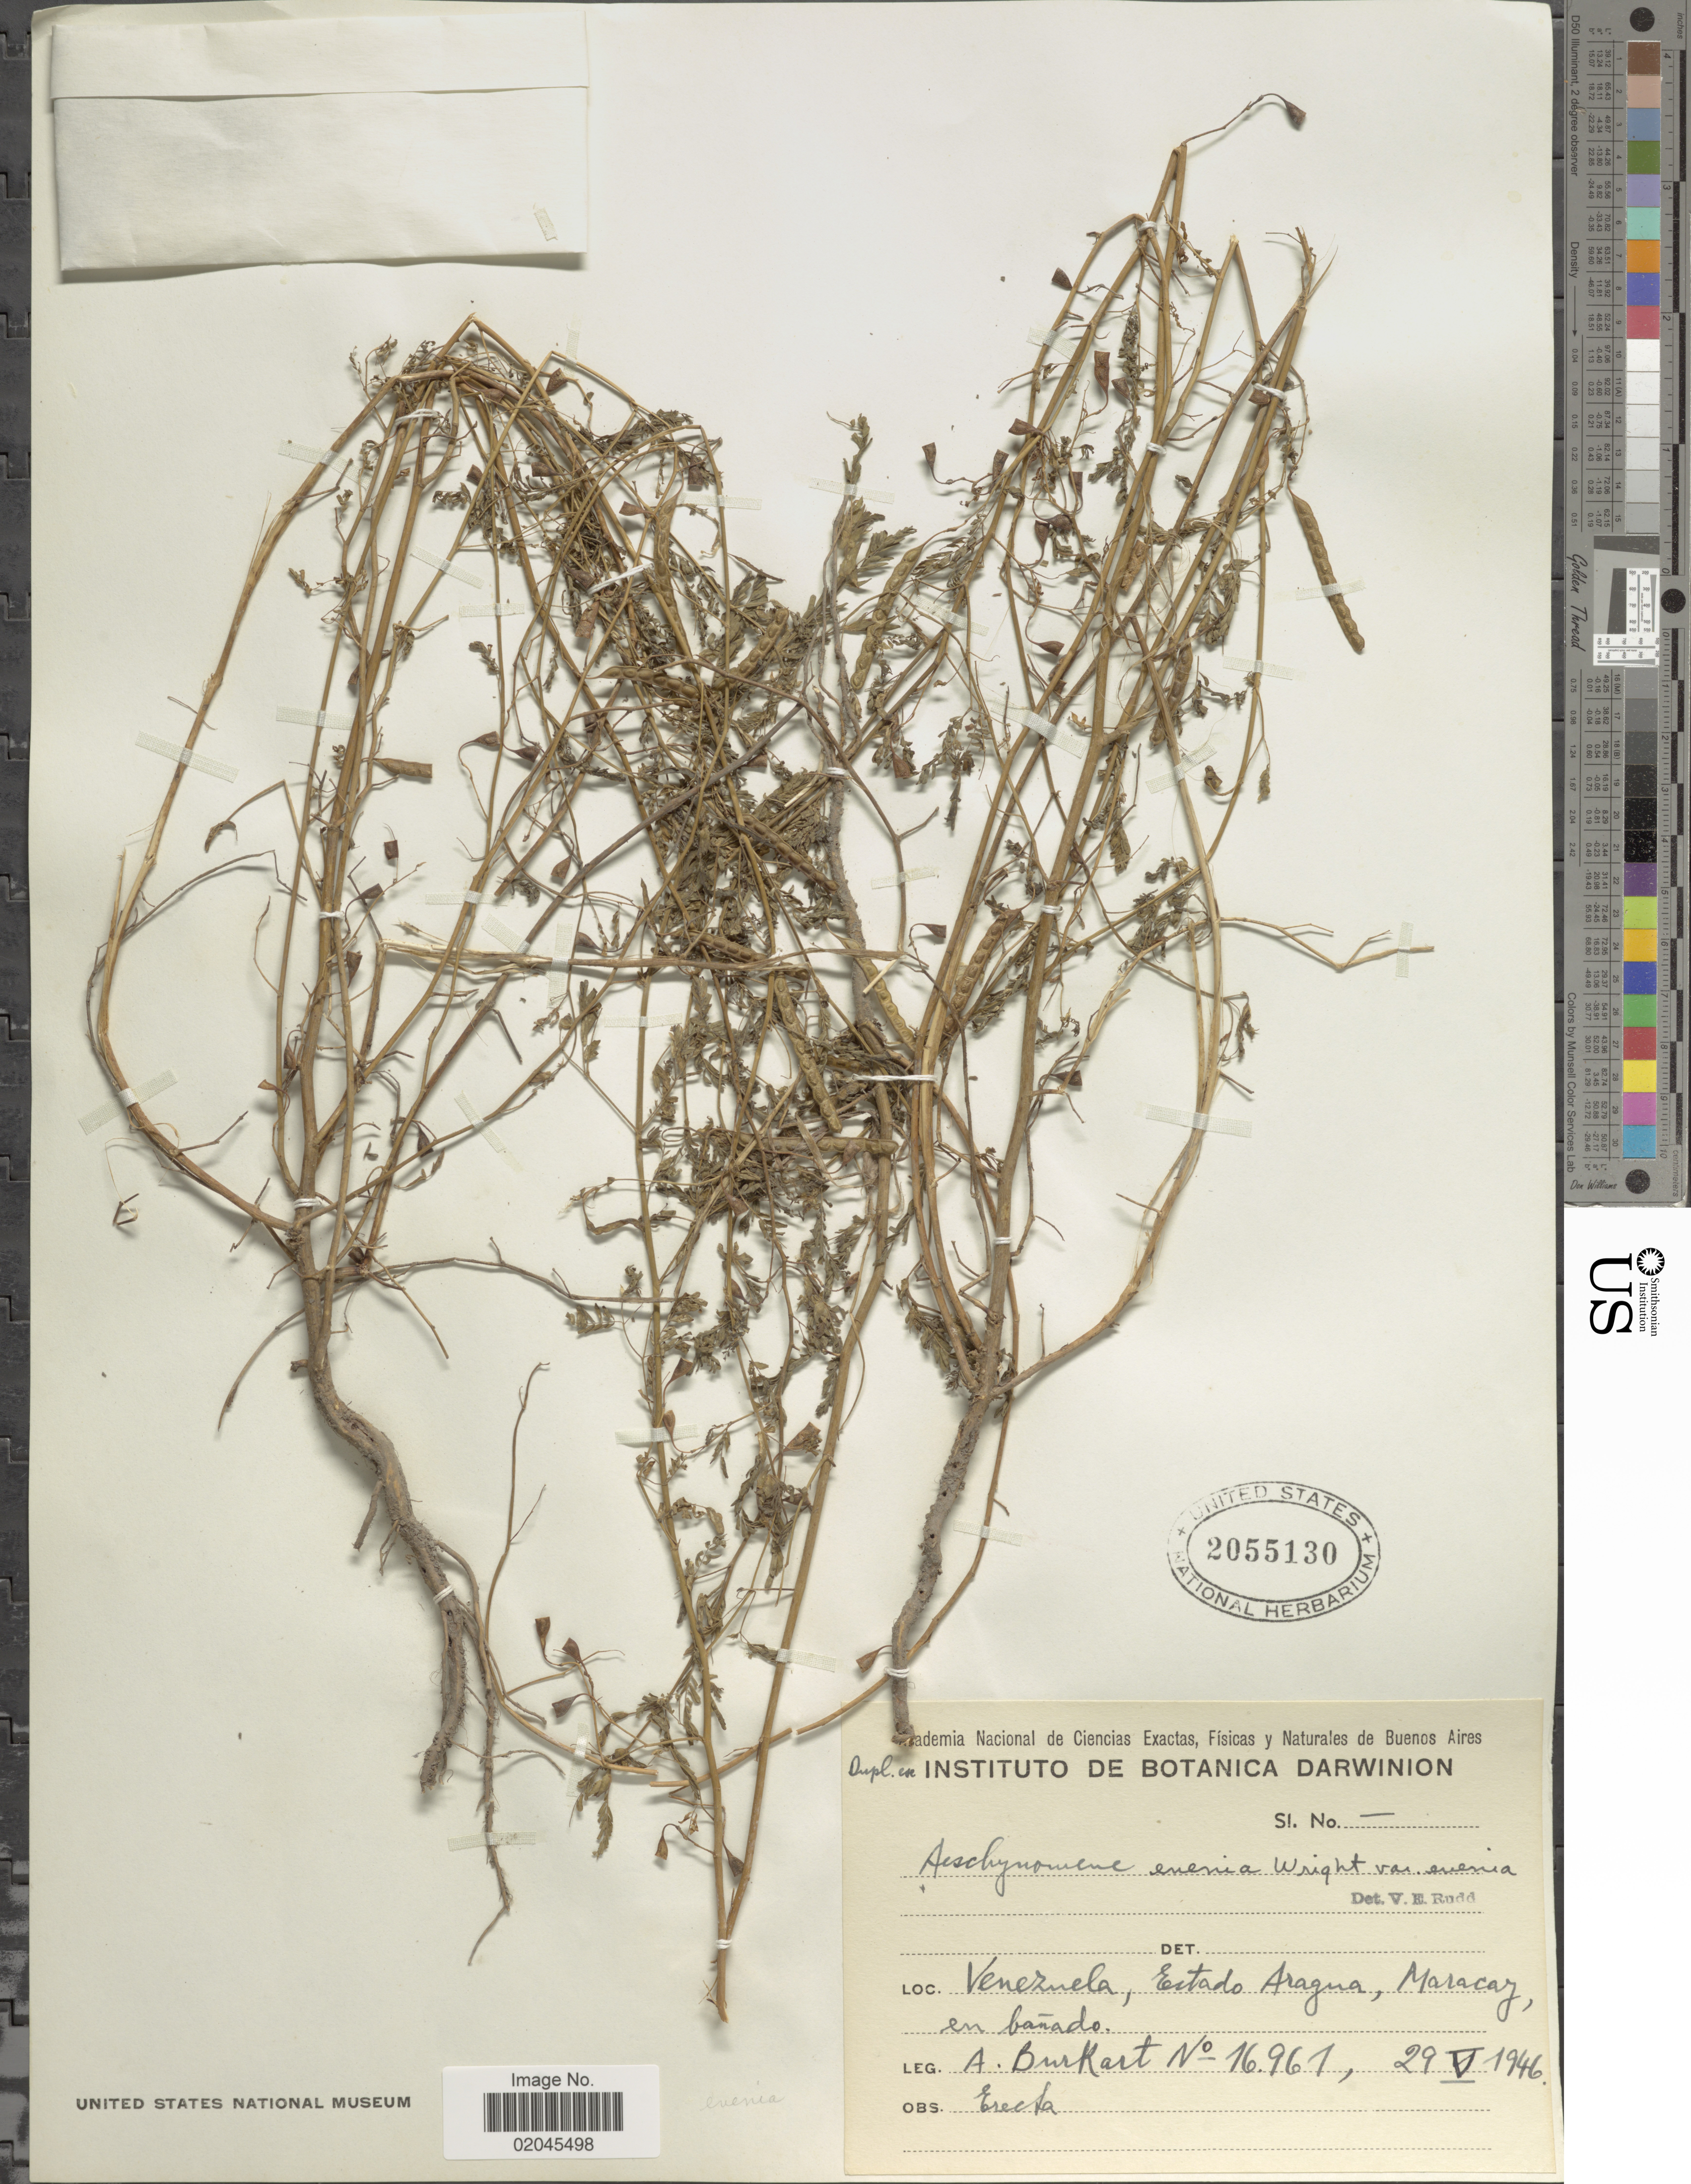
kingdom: Plantae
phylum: Tracheophyta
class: Magnoliopsida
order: Fabales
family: Fabaceae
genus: Aeschynomene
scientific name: Aeschynomene evenia var. evenia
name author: C. Wright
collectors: A. E. Burkart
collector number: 961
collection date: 1946-05-29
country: Venezuela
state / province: Aragua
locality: Venezuela, estado Aragua, Maracay en banado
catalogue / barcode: US 2055130